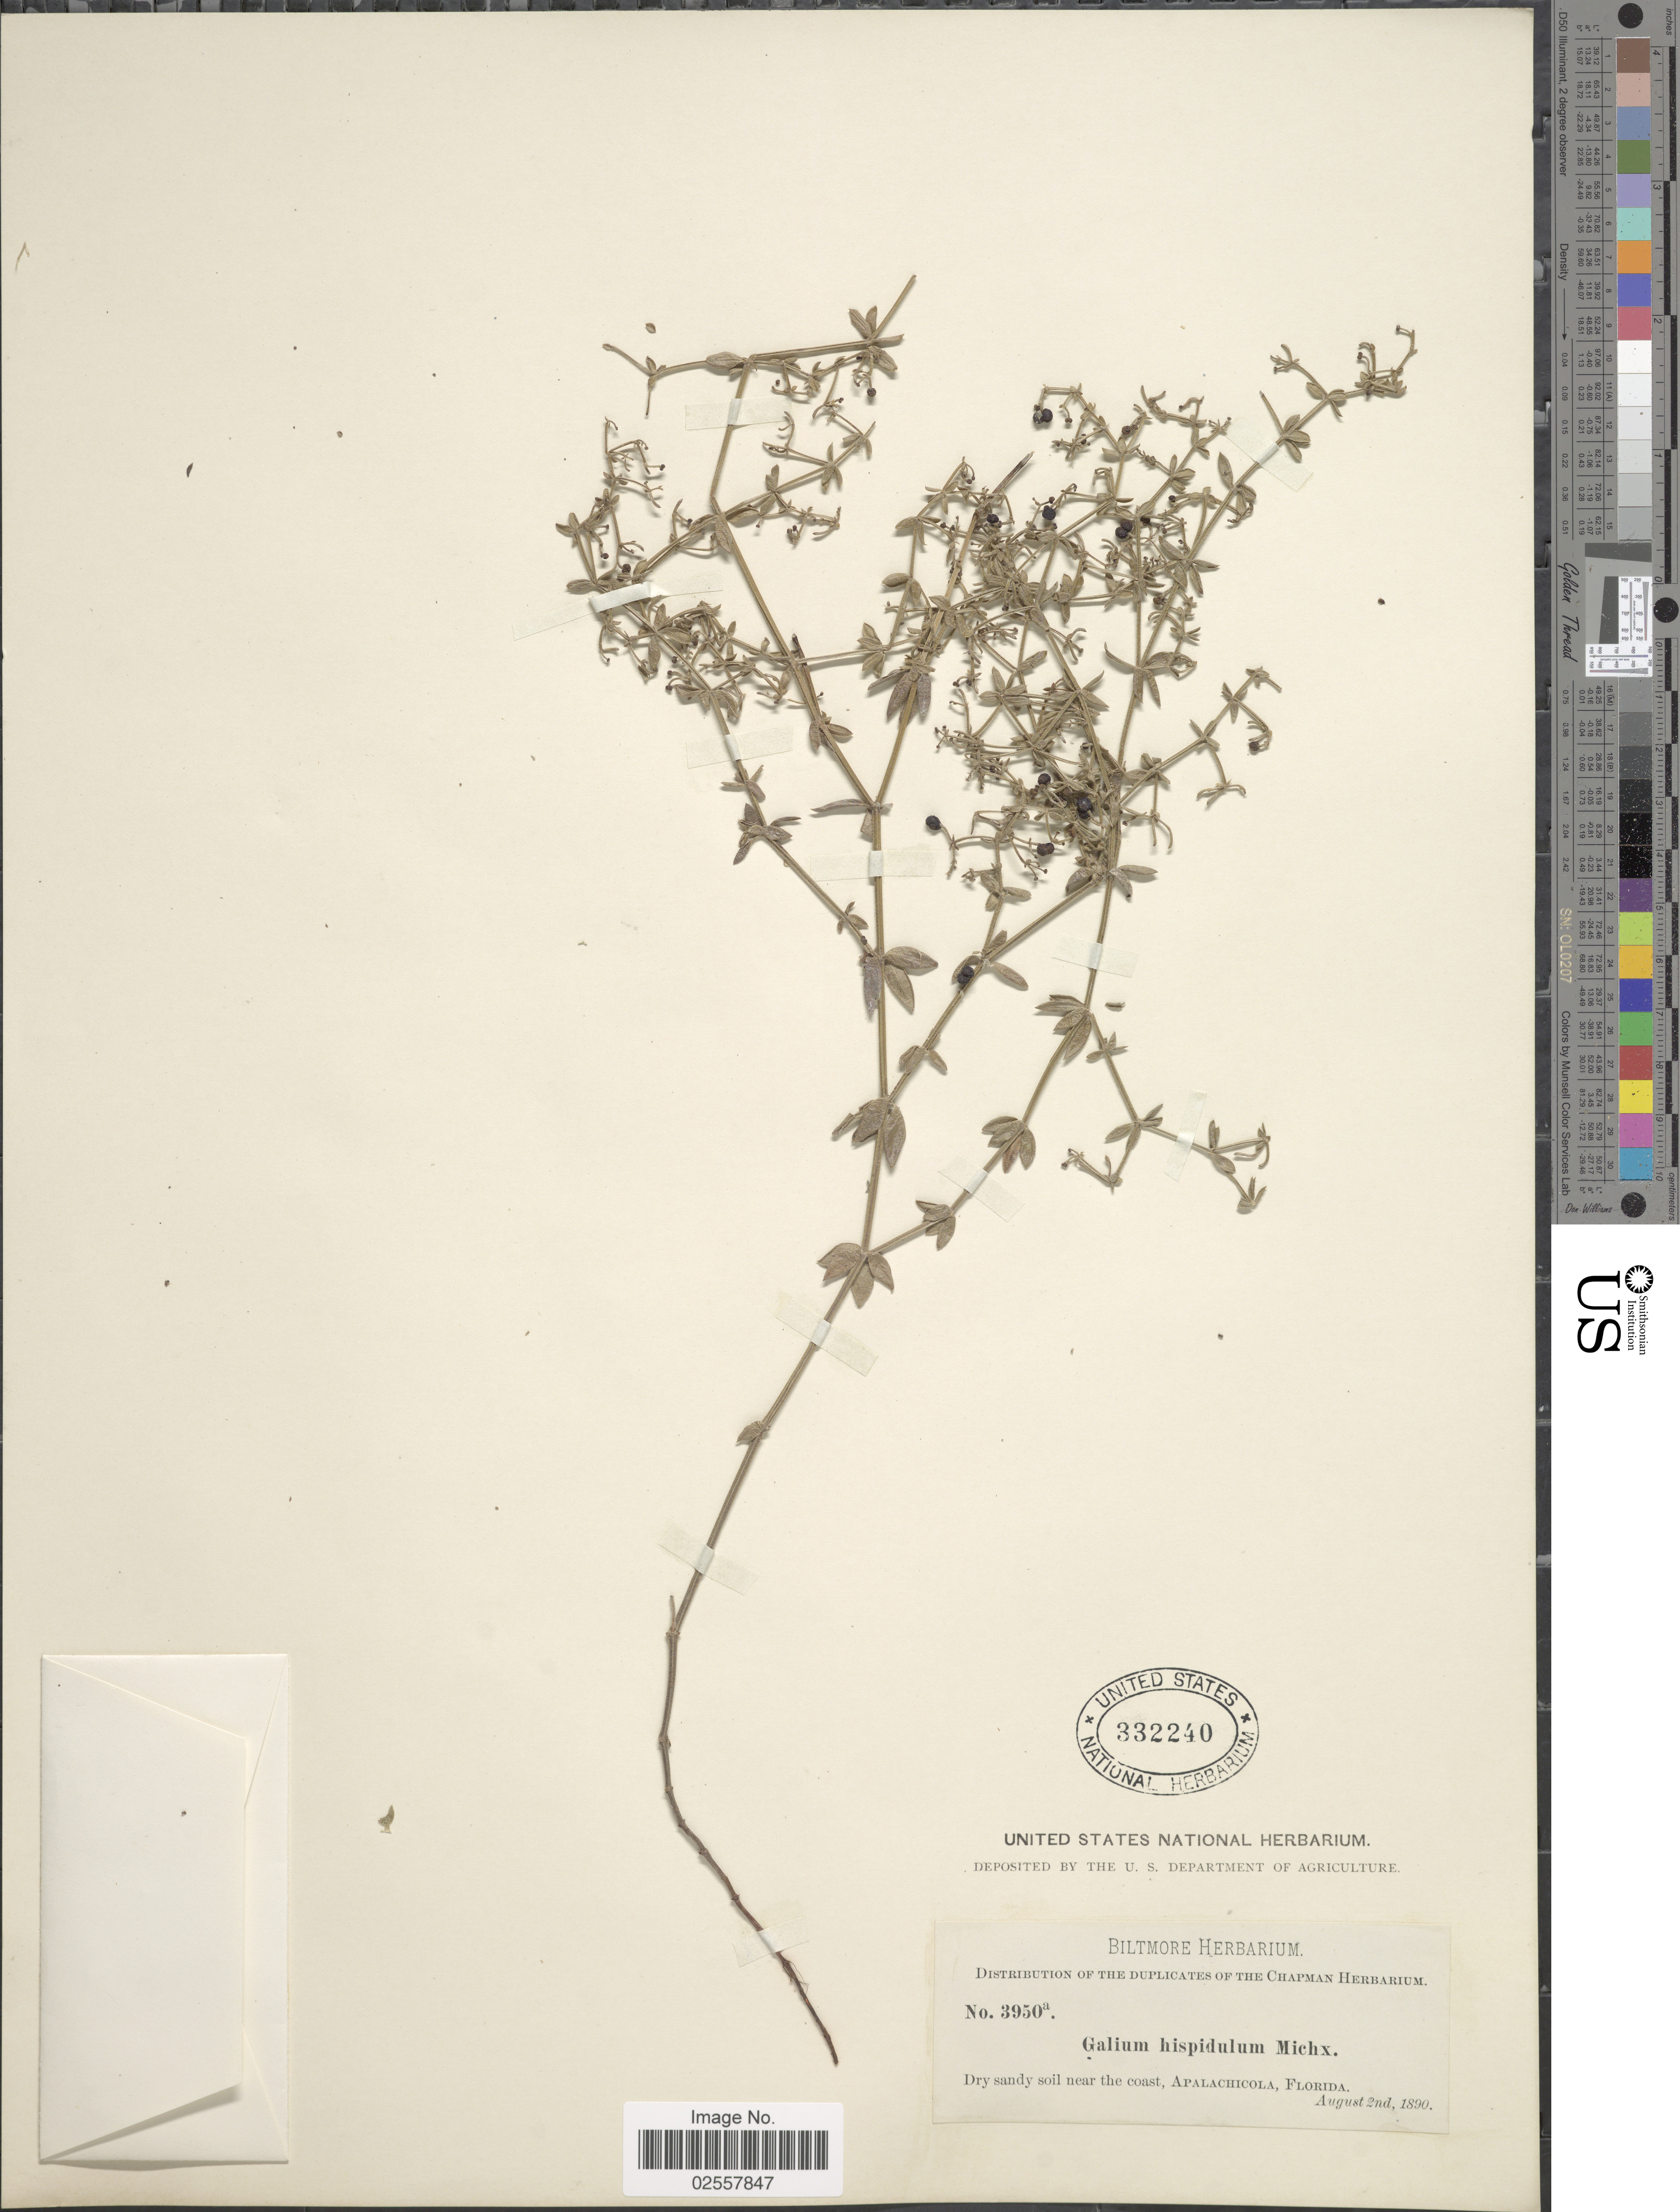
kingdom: Plantae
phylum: Tracheophyta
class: Magnoliopsida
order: Gentianales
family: Rubiaceae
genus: Galium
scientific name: Galium hispidulum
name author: Michx.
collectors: ex herb. Biltmore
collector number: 3950a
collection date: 1890-08-02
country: United States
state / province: Florida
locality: Apalachicola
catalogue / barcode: US 332240